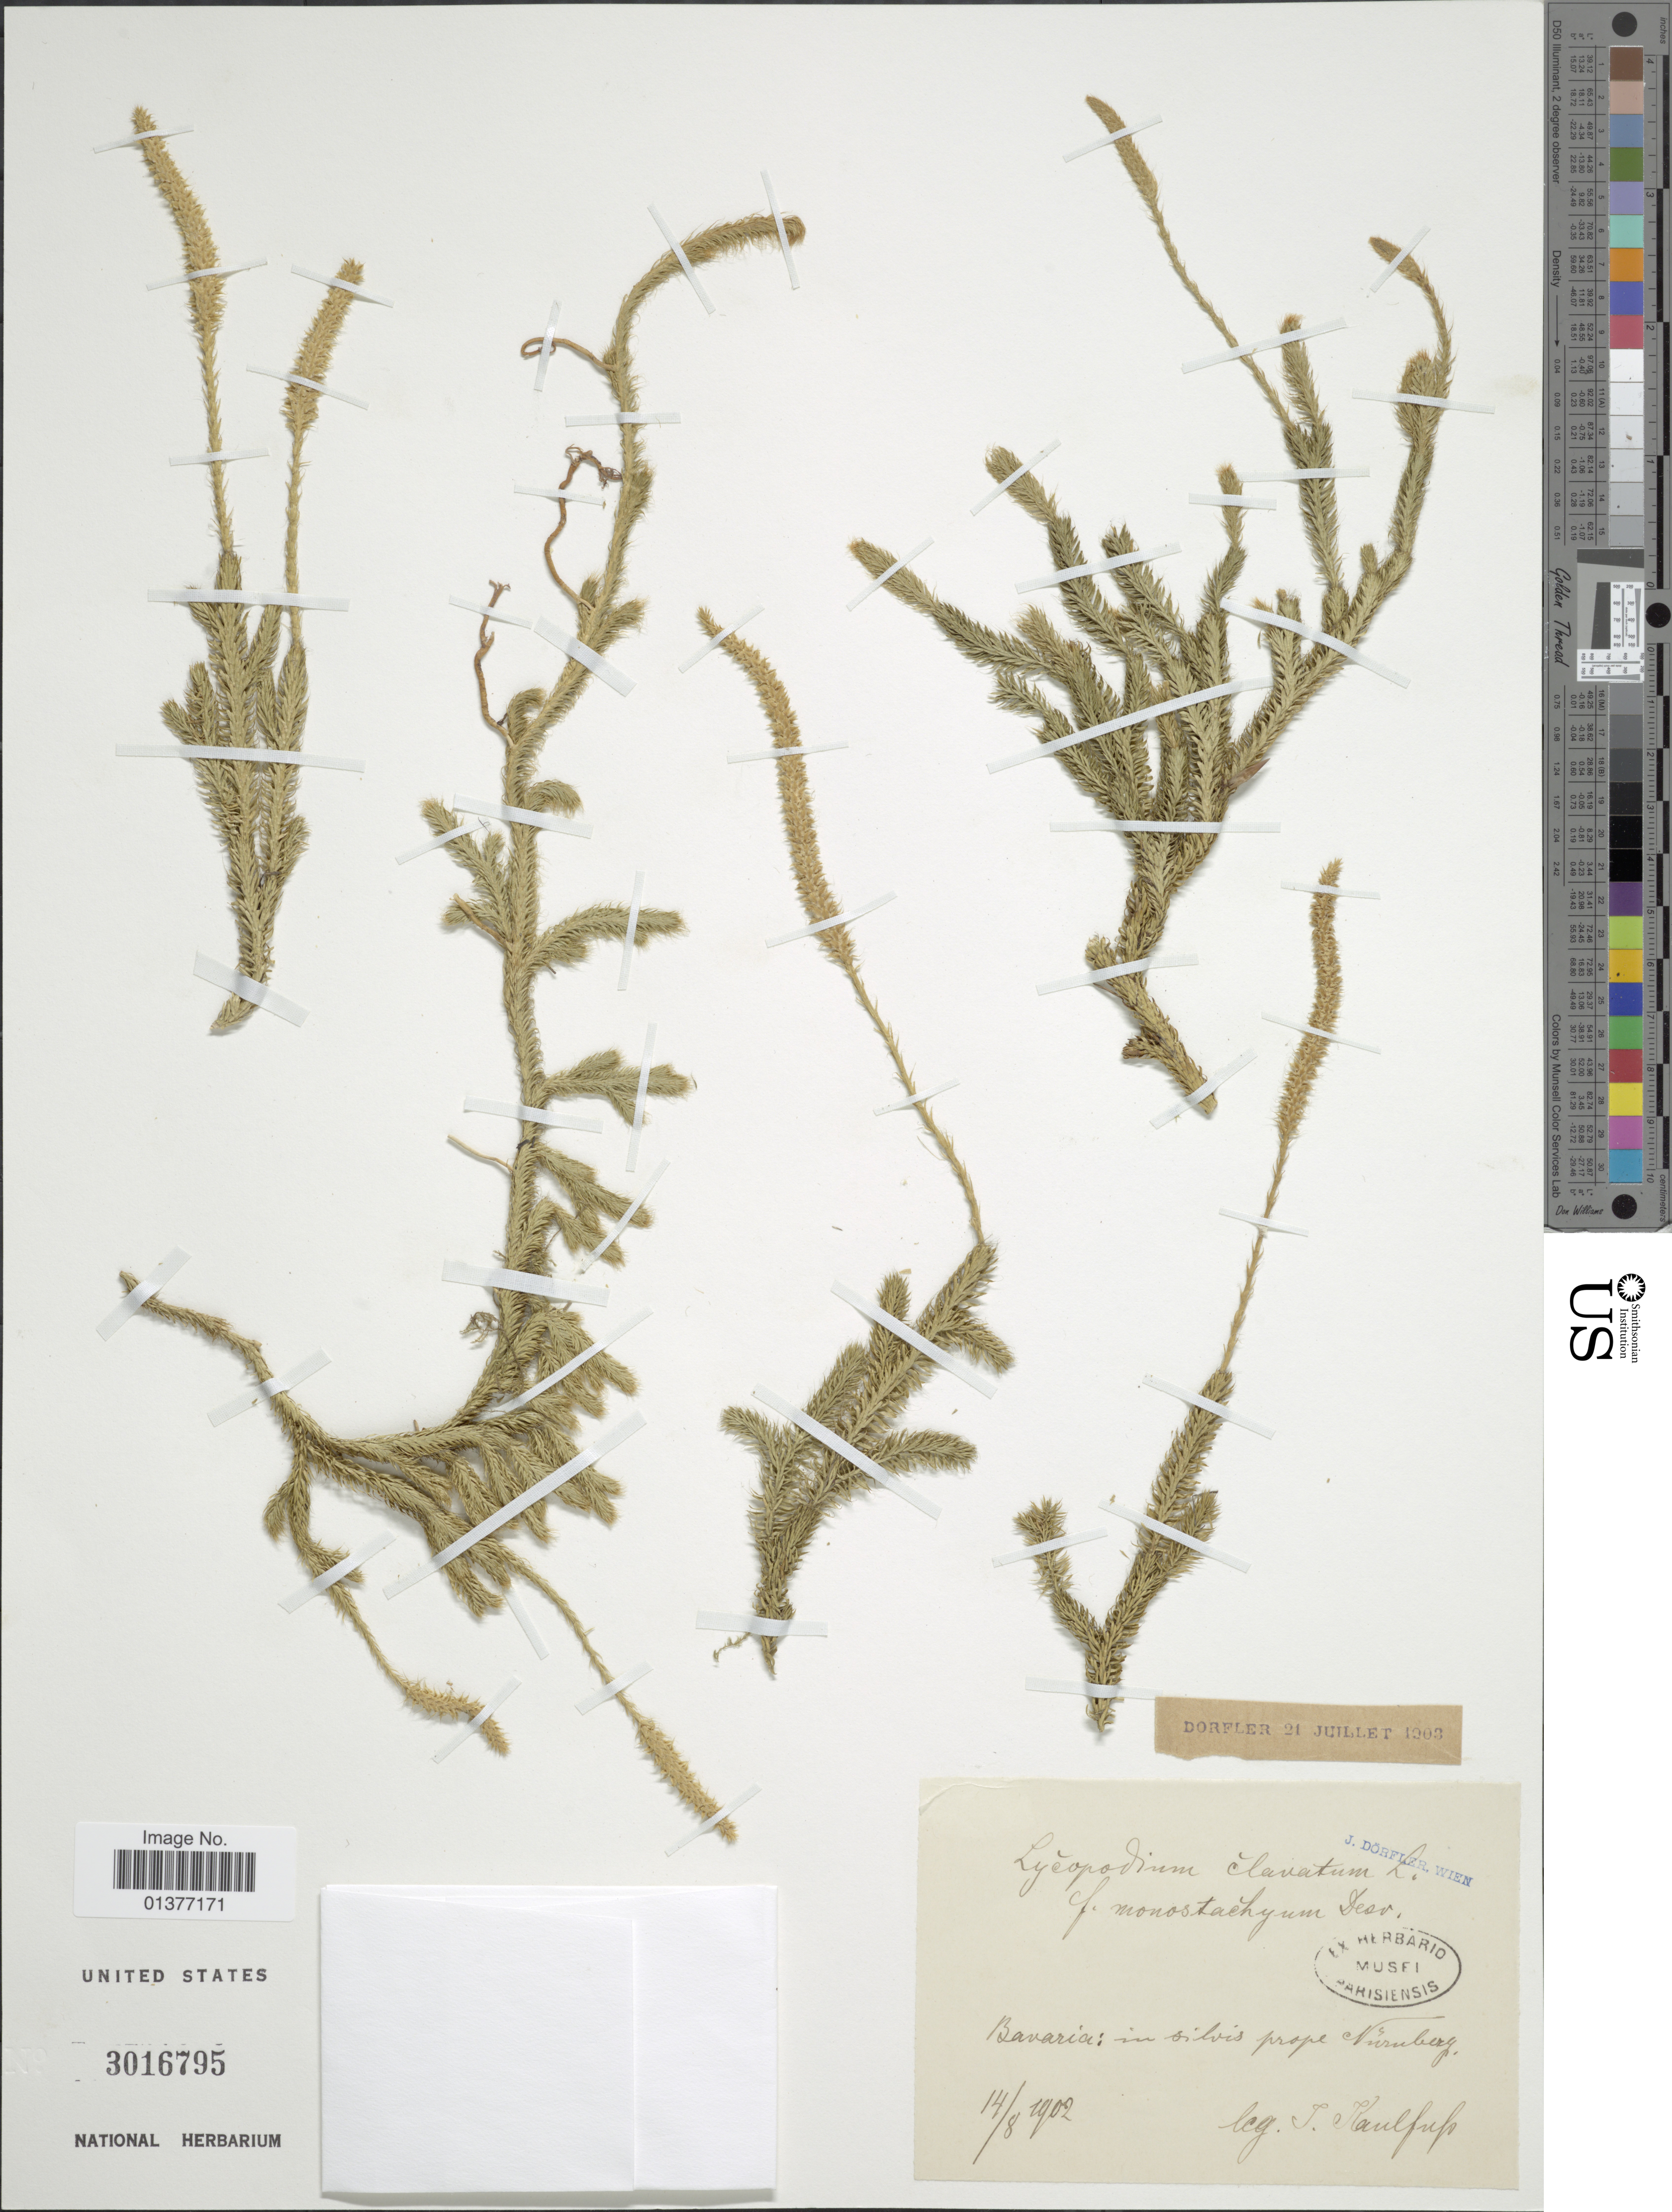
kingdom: Plantae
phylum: Tracheophyta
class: Lycopodiopsida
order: Lycopodiales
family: Lycopodiaceae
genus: Lycopodium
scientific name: Lycopodium clavatum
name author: L.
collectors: J. S. Kaulfuss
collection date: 1902-08-14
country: Germany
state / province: Bayern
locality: Bavarica: in silvis prope Nuruburg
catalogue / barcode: US 3016795